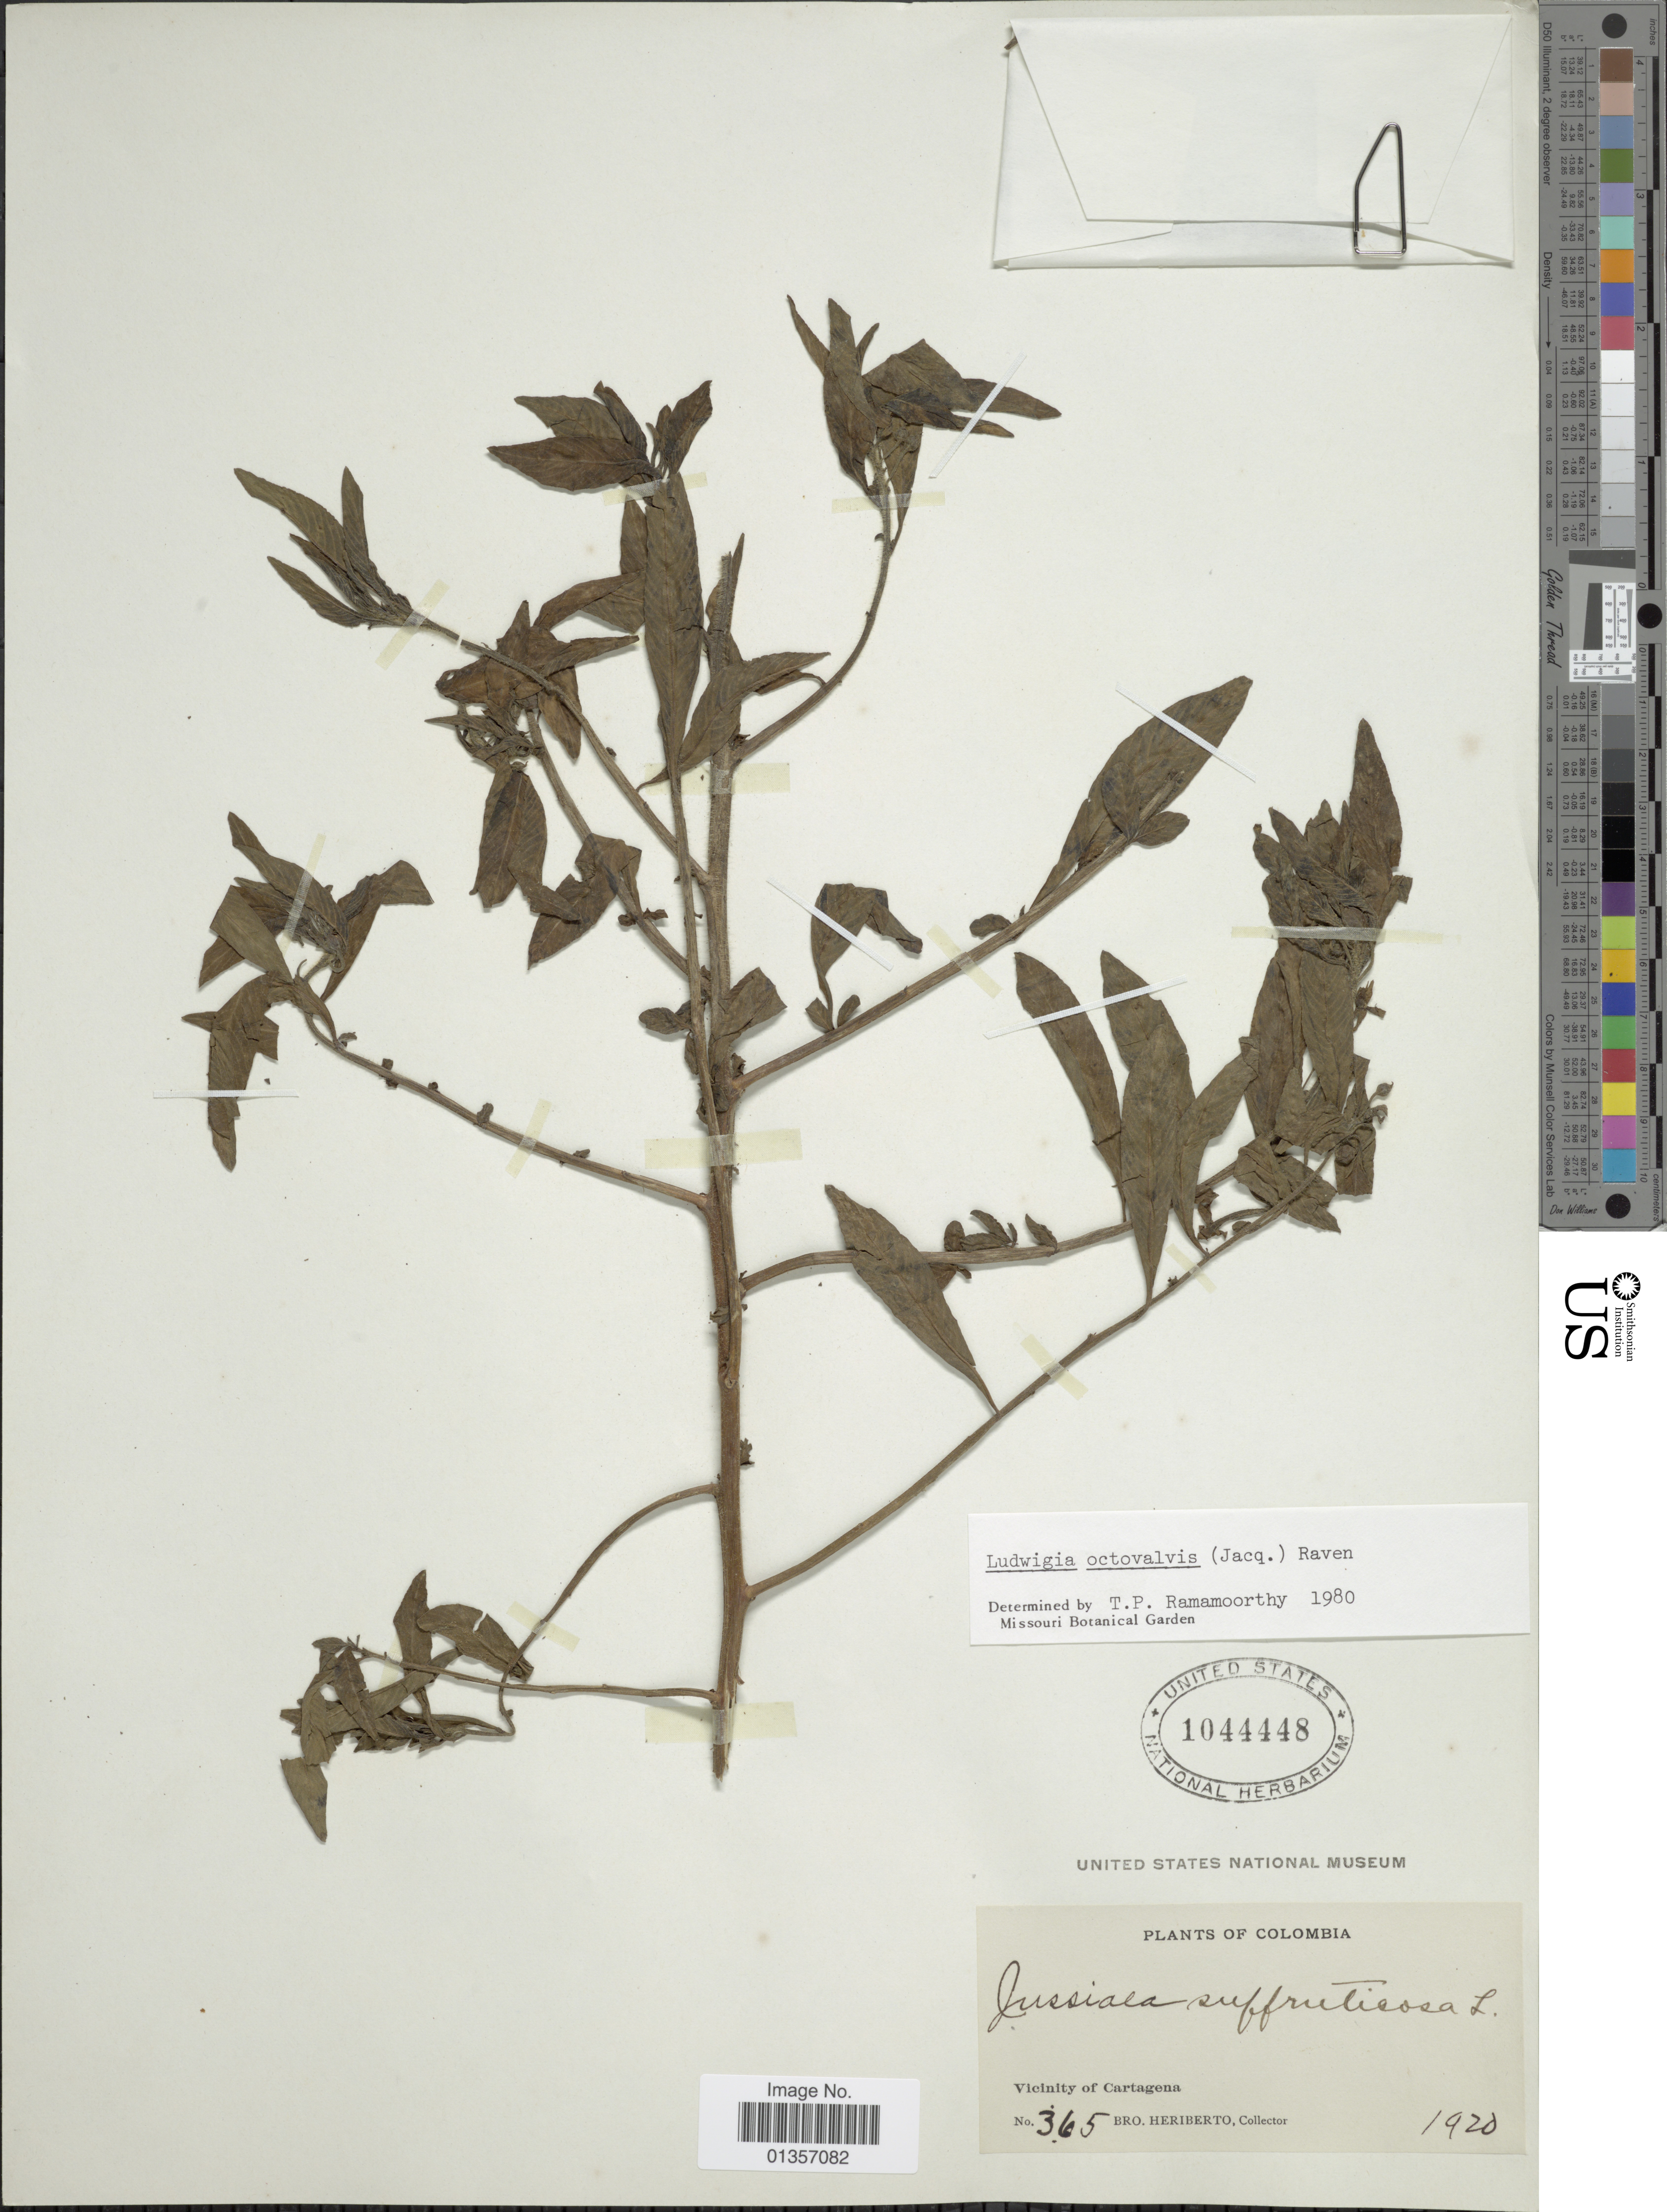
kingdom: Plantae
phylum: Tracheophyta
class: Magnoliopsida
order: Myrtales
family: Onagraceae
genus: Ludwigia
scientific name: Ludwigia octovalvis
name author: (Jacq.) P.H. Raven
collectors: B. Heriberto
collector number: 365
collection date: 1920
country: Colombia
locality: Vicinity of Cartagena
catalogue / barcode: US 1044448